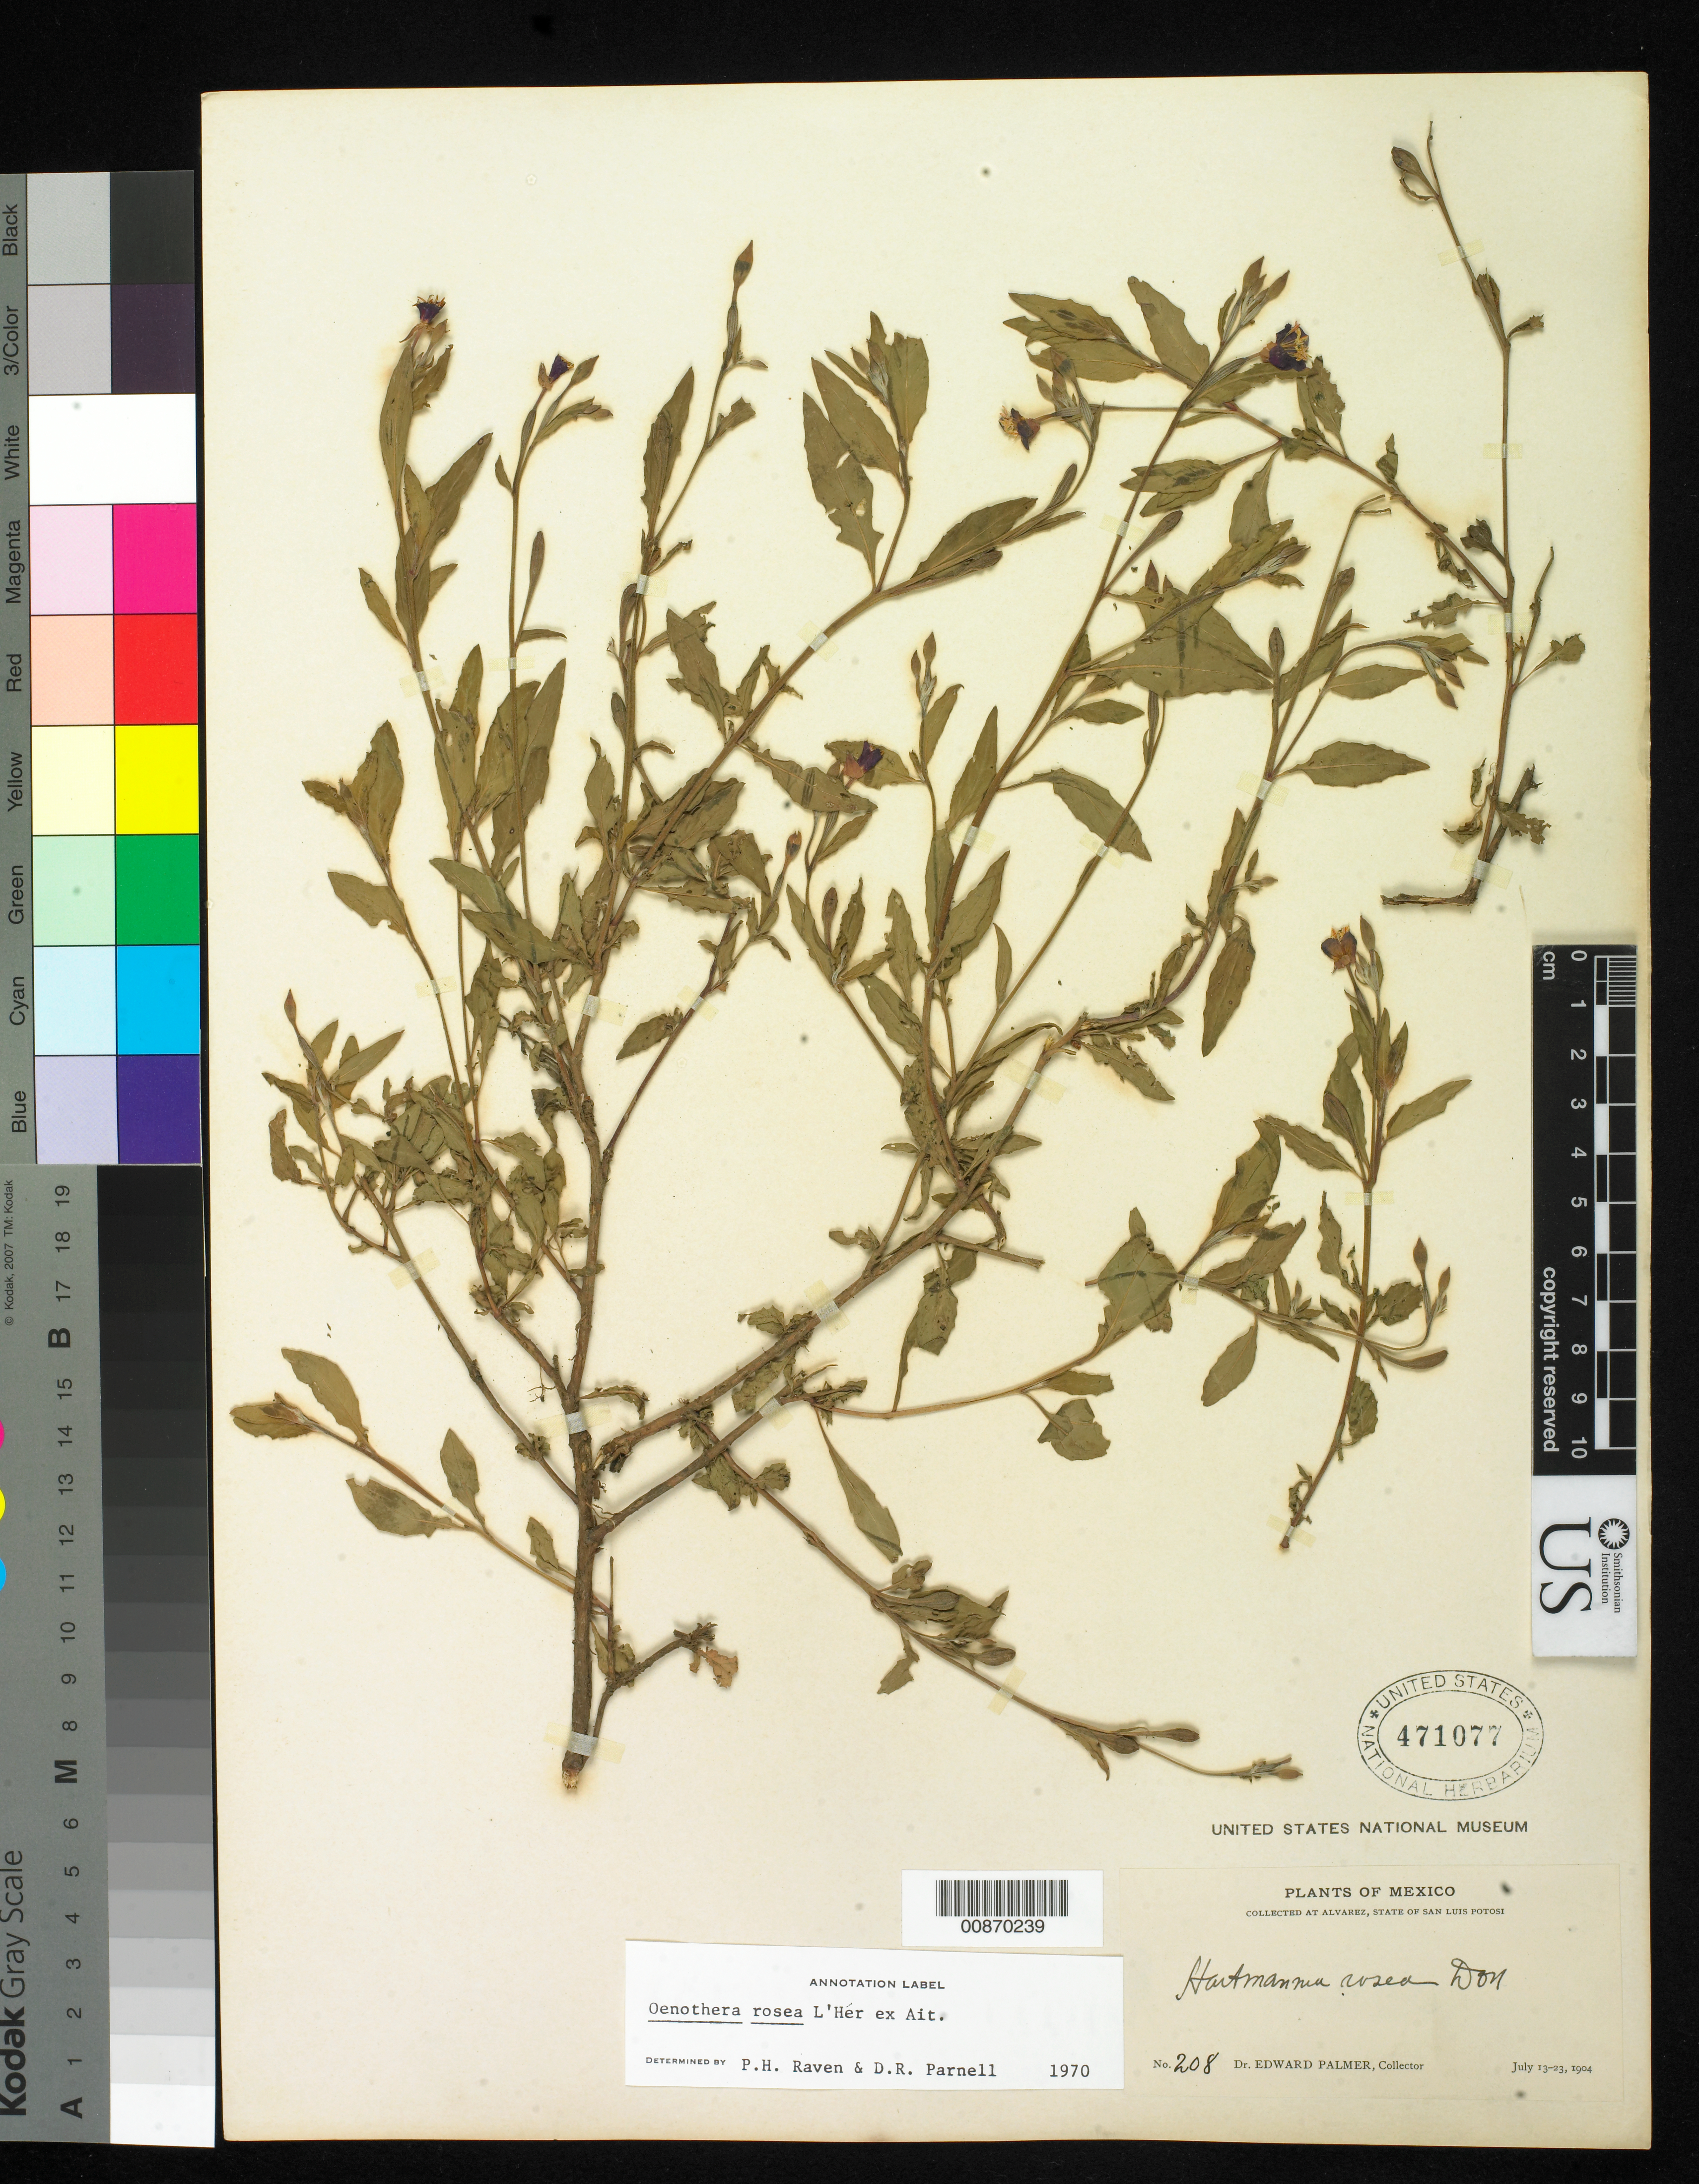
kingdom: Plantae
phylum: Tracheophyta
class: Magnoliopsida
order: Myrtales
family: Onagraceae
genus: Oenothera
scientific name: Oenothera rosea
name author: L'Hér. ex Aiton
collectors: E. Palmer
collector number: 208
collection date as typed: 13 Jul 1904 to 23 Jul 1904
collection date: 1904-07-13/1904-07-23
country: Mexico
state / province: San Luis Potosí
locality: Alvarez, San Luis Potosí.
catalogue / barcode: US 471077